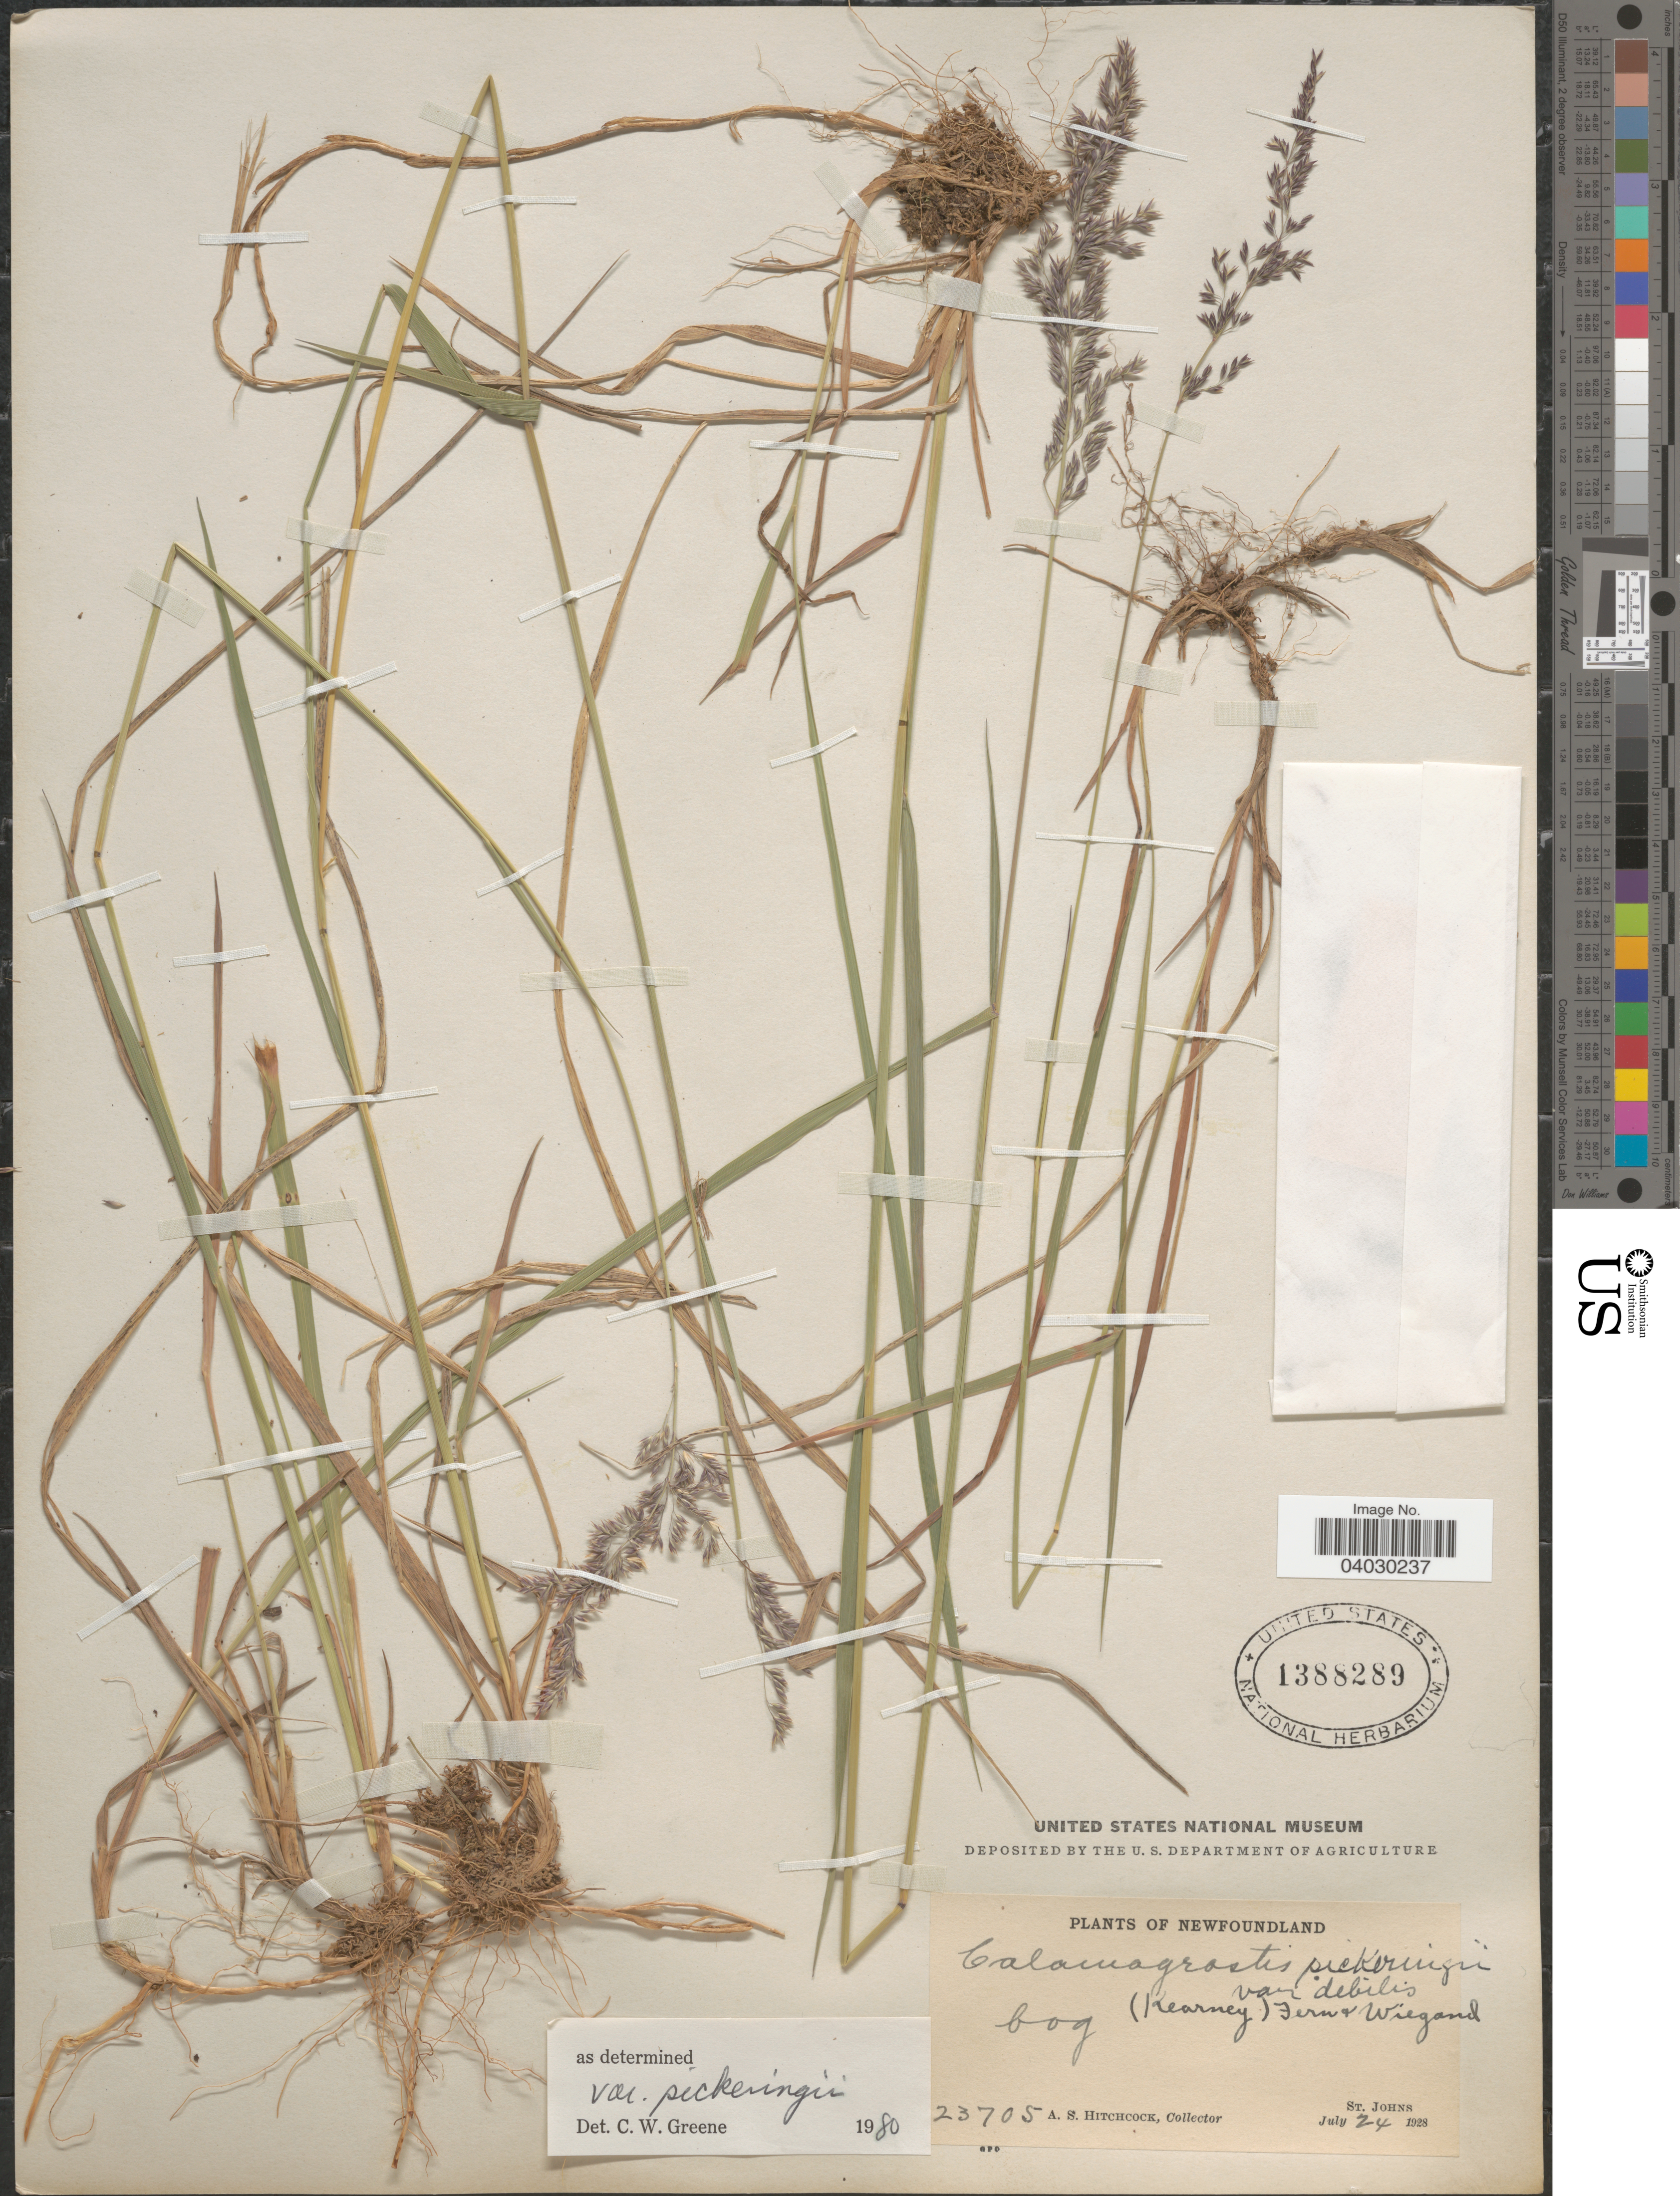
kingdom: Plantae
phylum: Tracheophyta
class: Liliopsida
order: Poales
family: Poaceae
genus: Calamagrostis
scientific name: Calamagrostis pickeringii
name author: A. Gray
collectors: A. S. Hitchcock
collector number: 23705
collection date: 1928-07-24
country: Canada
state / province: Newfoundland and Labrador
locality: St. Johns.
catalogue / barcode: US 1388289